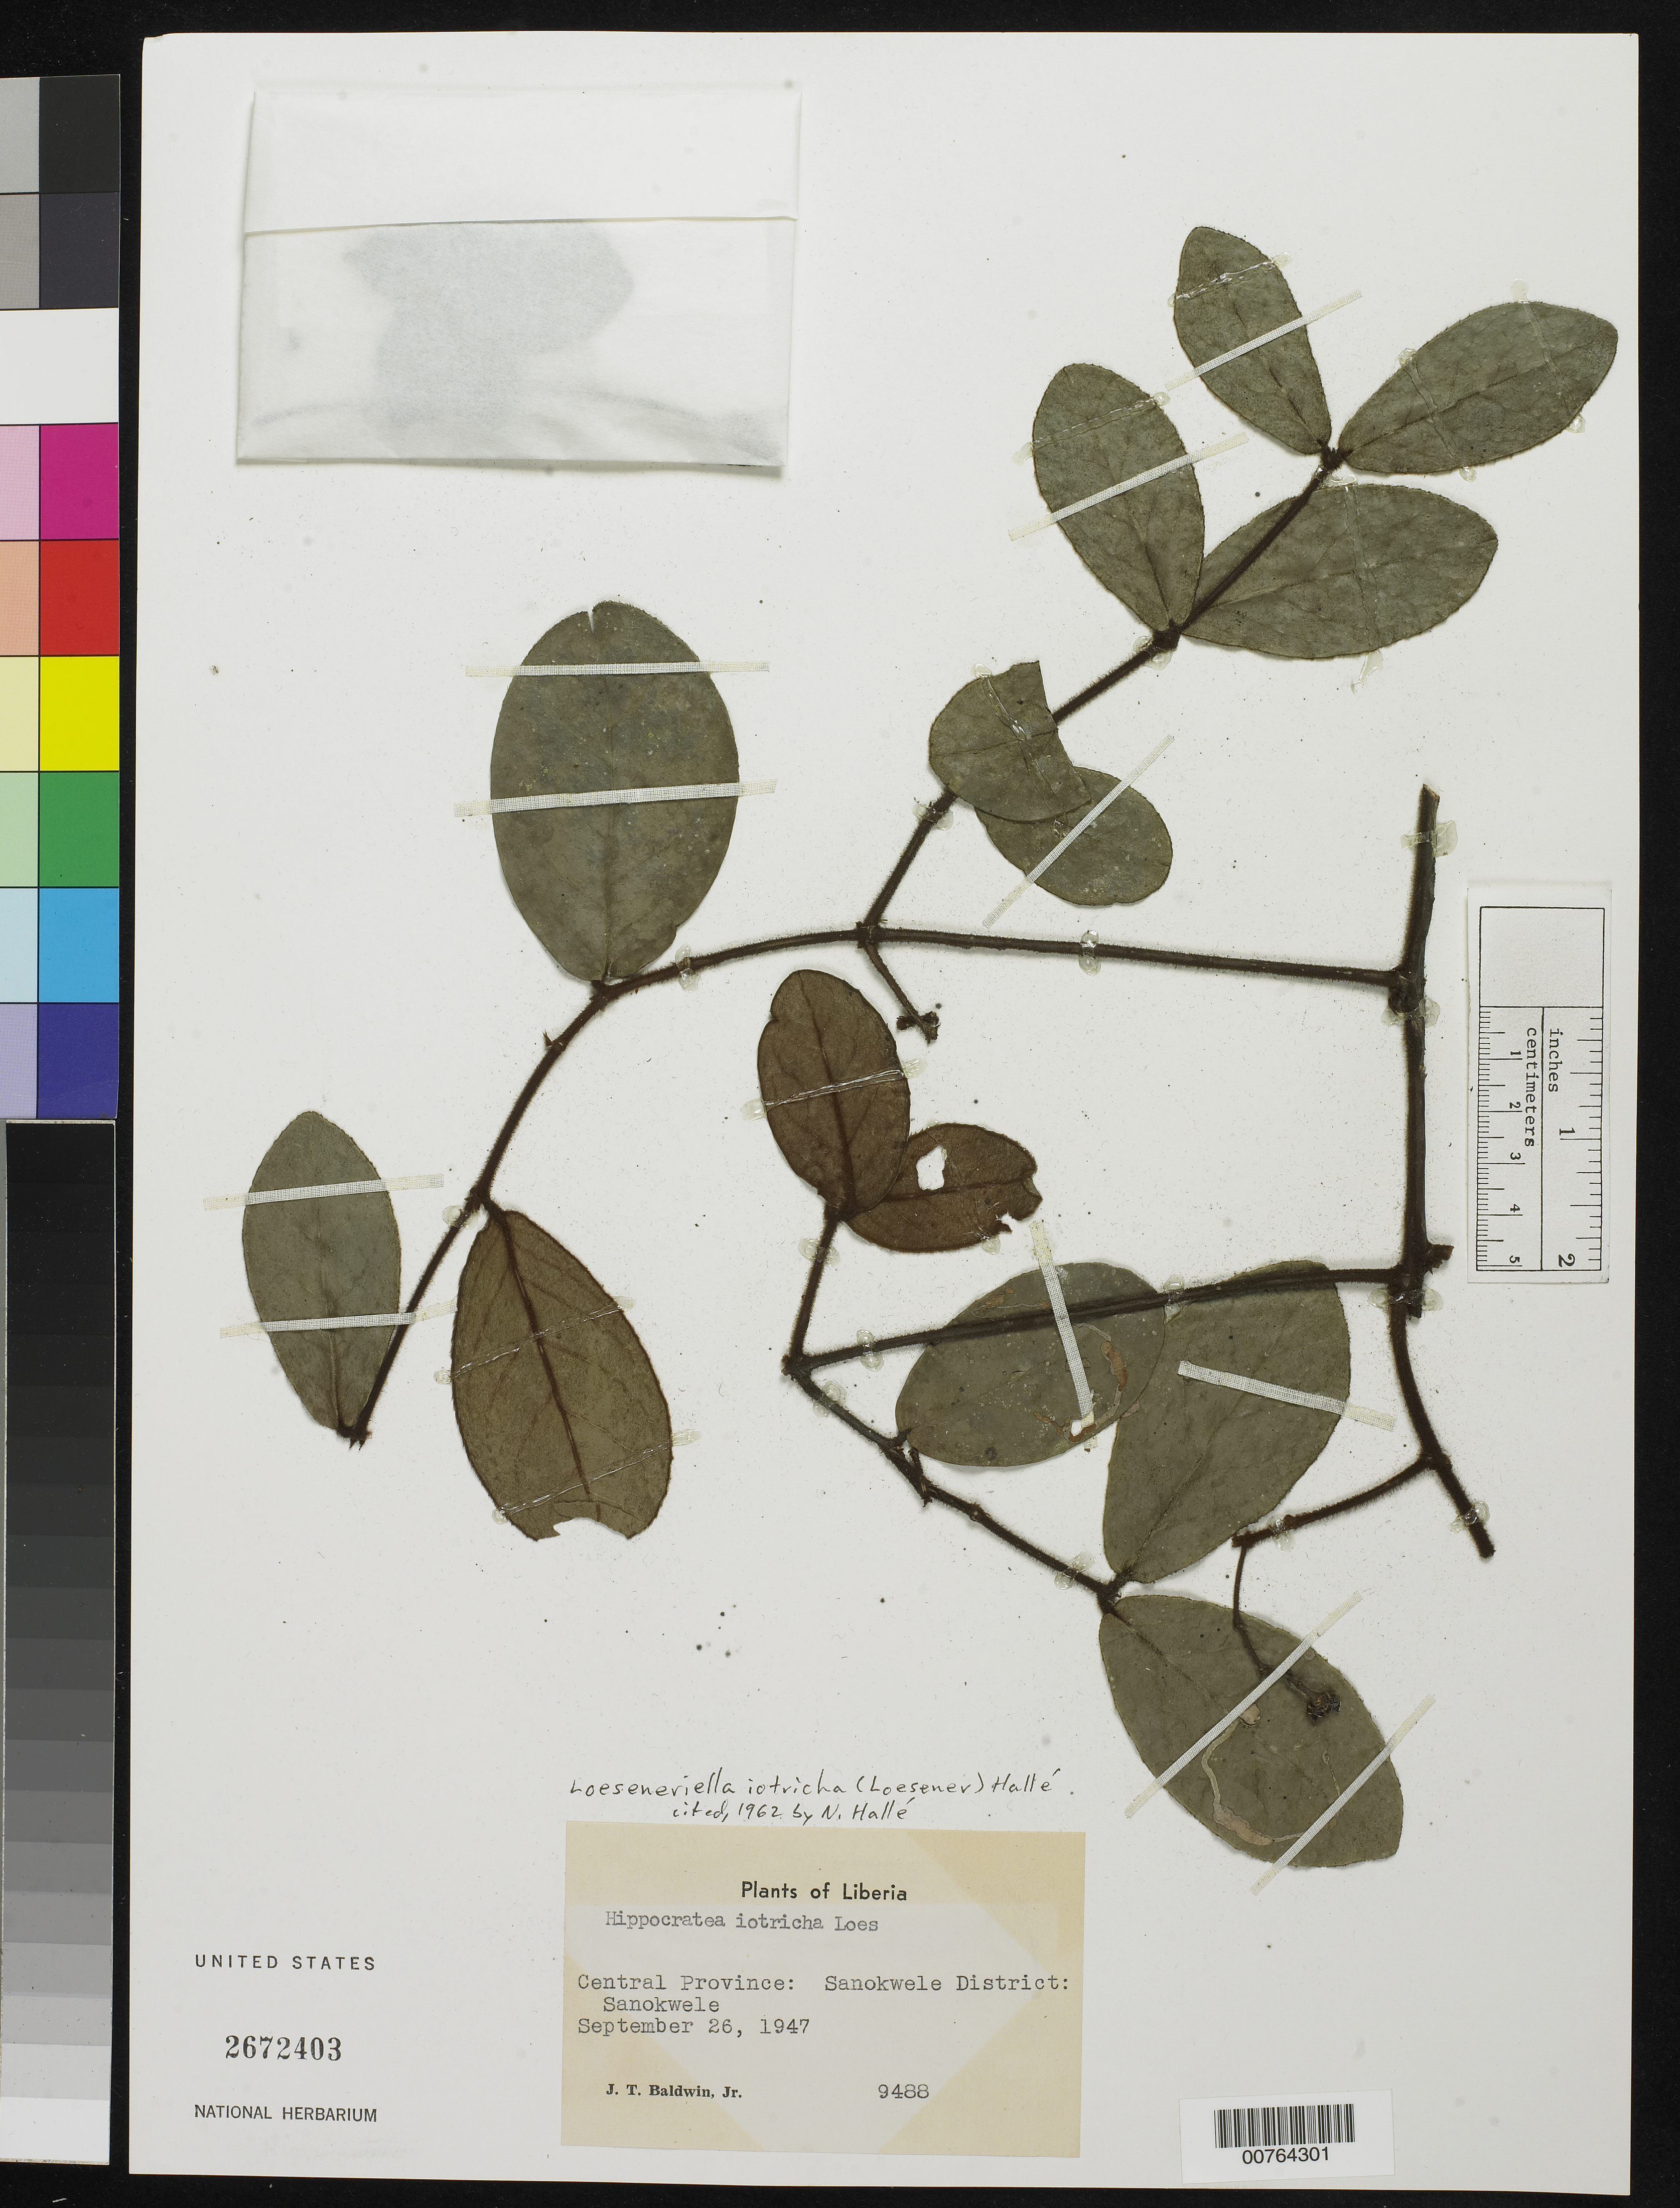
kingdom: Plantae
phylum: Tracheophyta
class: Magnoliopsida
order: Celastrales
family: Celastraceae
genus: Loeseneriella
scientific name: Loeseneriella iotricha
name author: N. Hallé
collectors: J. T. Baldwin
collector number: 9488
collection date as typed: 26 Sep 1947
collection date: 1947-09-26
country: Liberia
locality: Sanokwele District: Sanokwele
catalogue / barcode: US 2672403